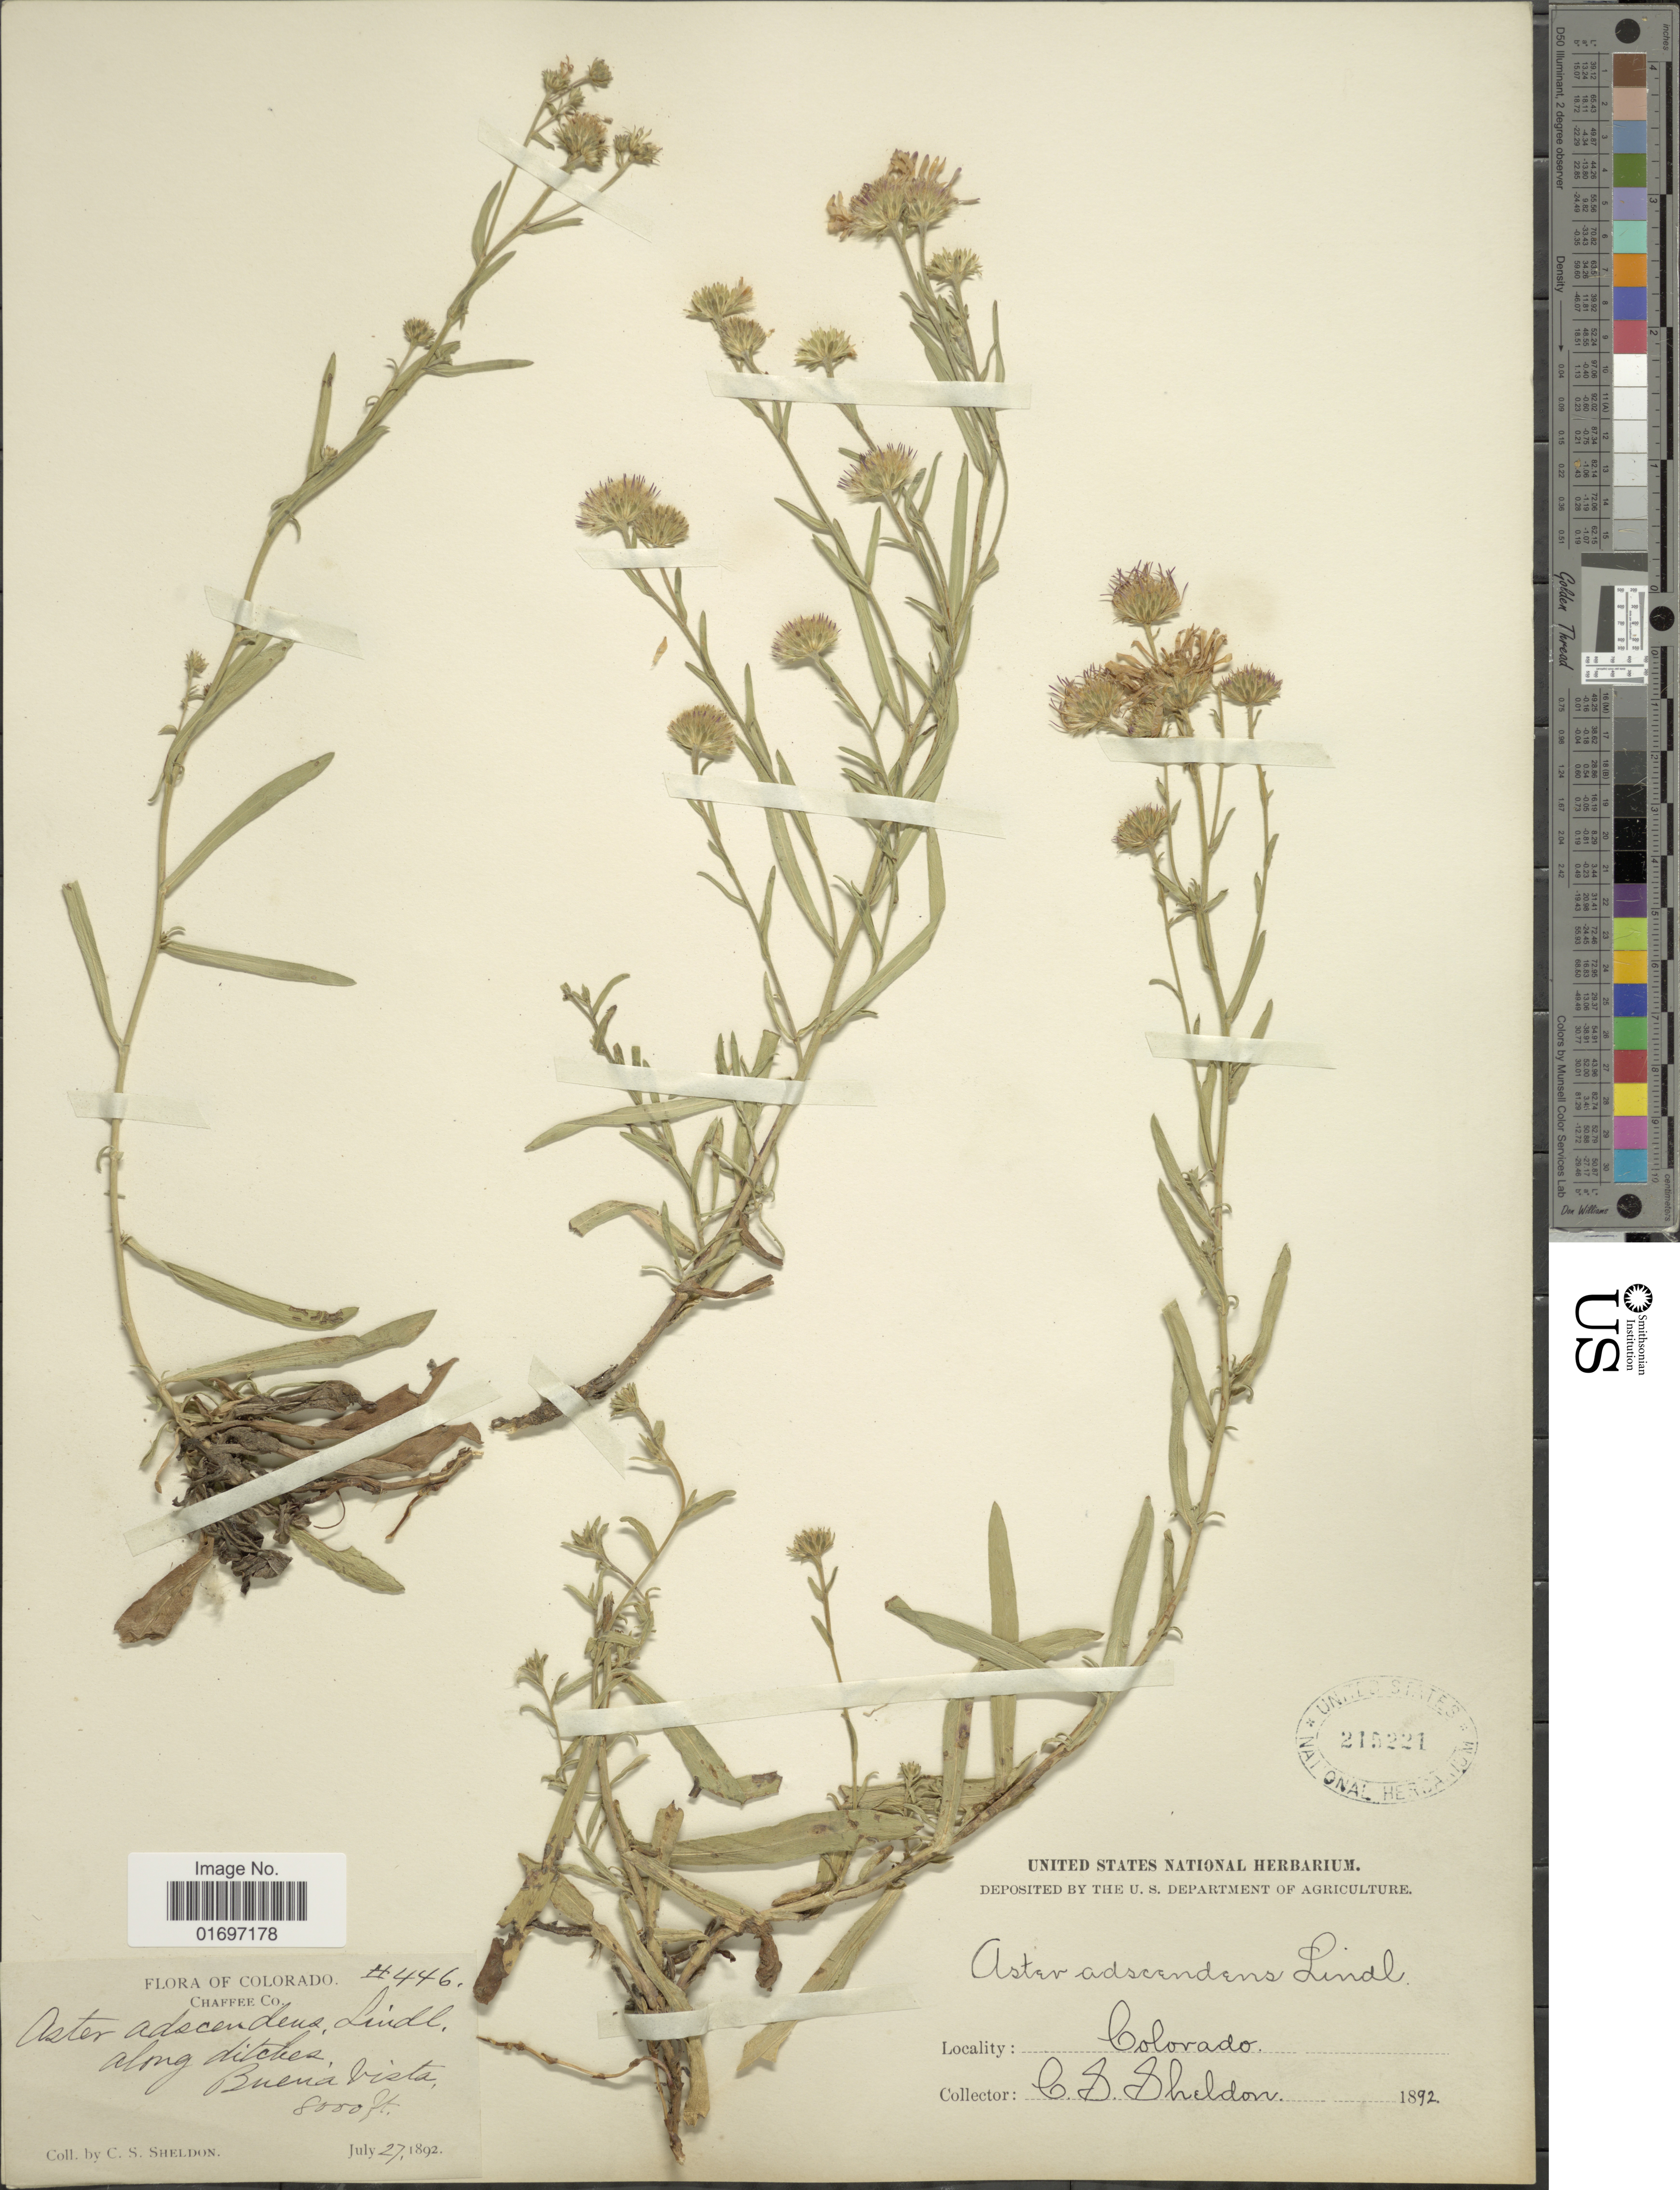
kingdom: Plantae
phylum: Tracheophyta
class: Magnoliopsida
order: Asterales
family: Asteraceae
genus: Symphyotrichum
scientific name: Symphyotrichum ascendens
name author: (Lindl.) G.L. Nesom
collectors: C. S. Sheldon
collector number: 446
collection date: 1892-07-27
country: United States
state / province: Colorado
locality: Colorado. Chaffee Co. Along ditches, Buena Vista.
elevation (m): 2438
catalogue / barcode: US 215221